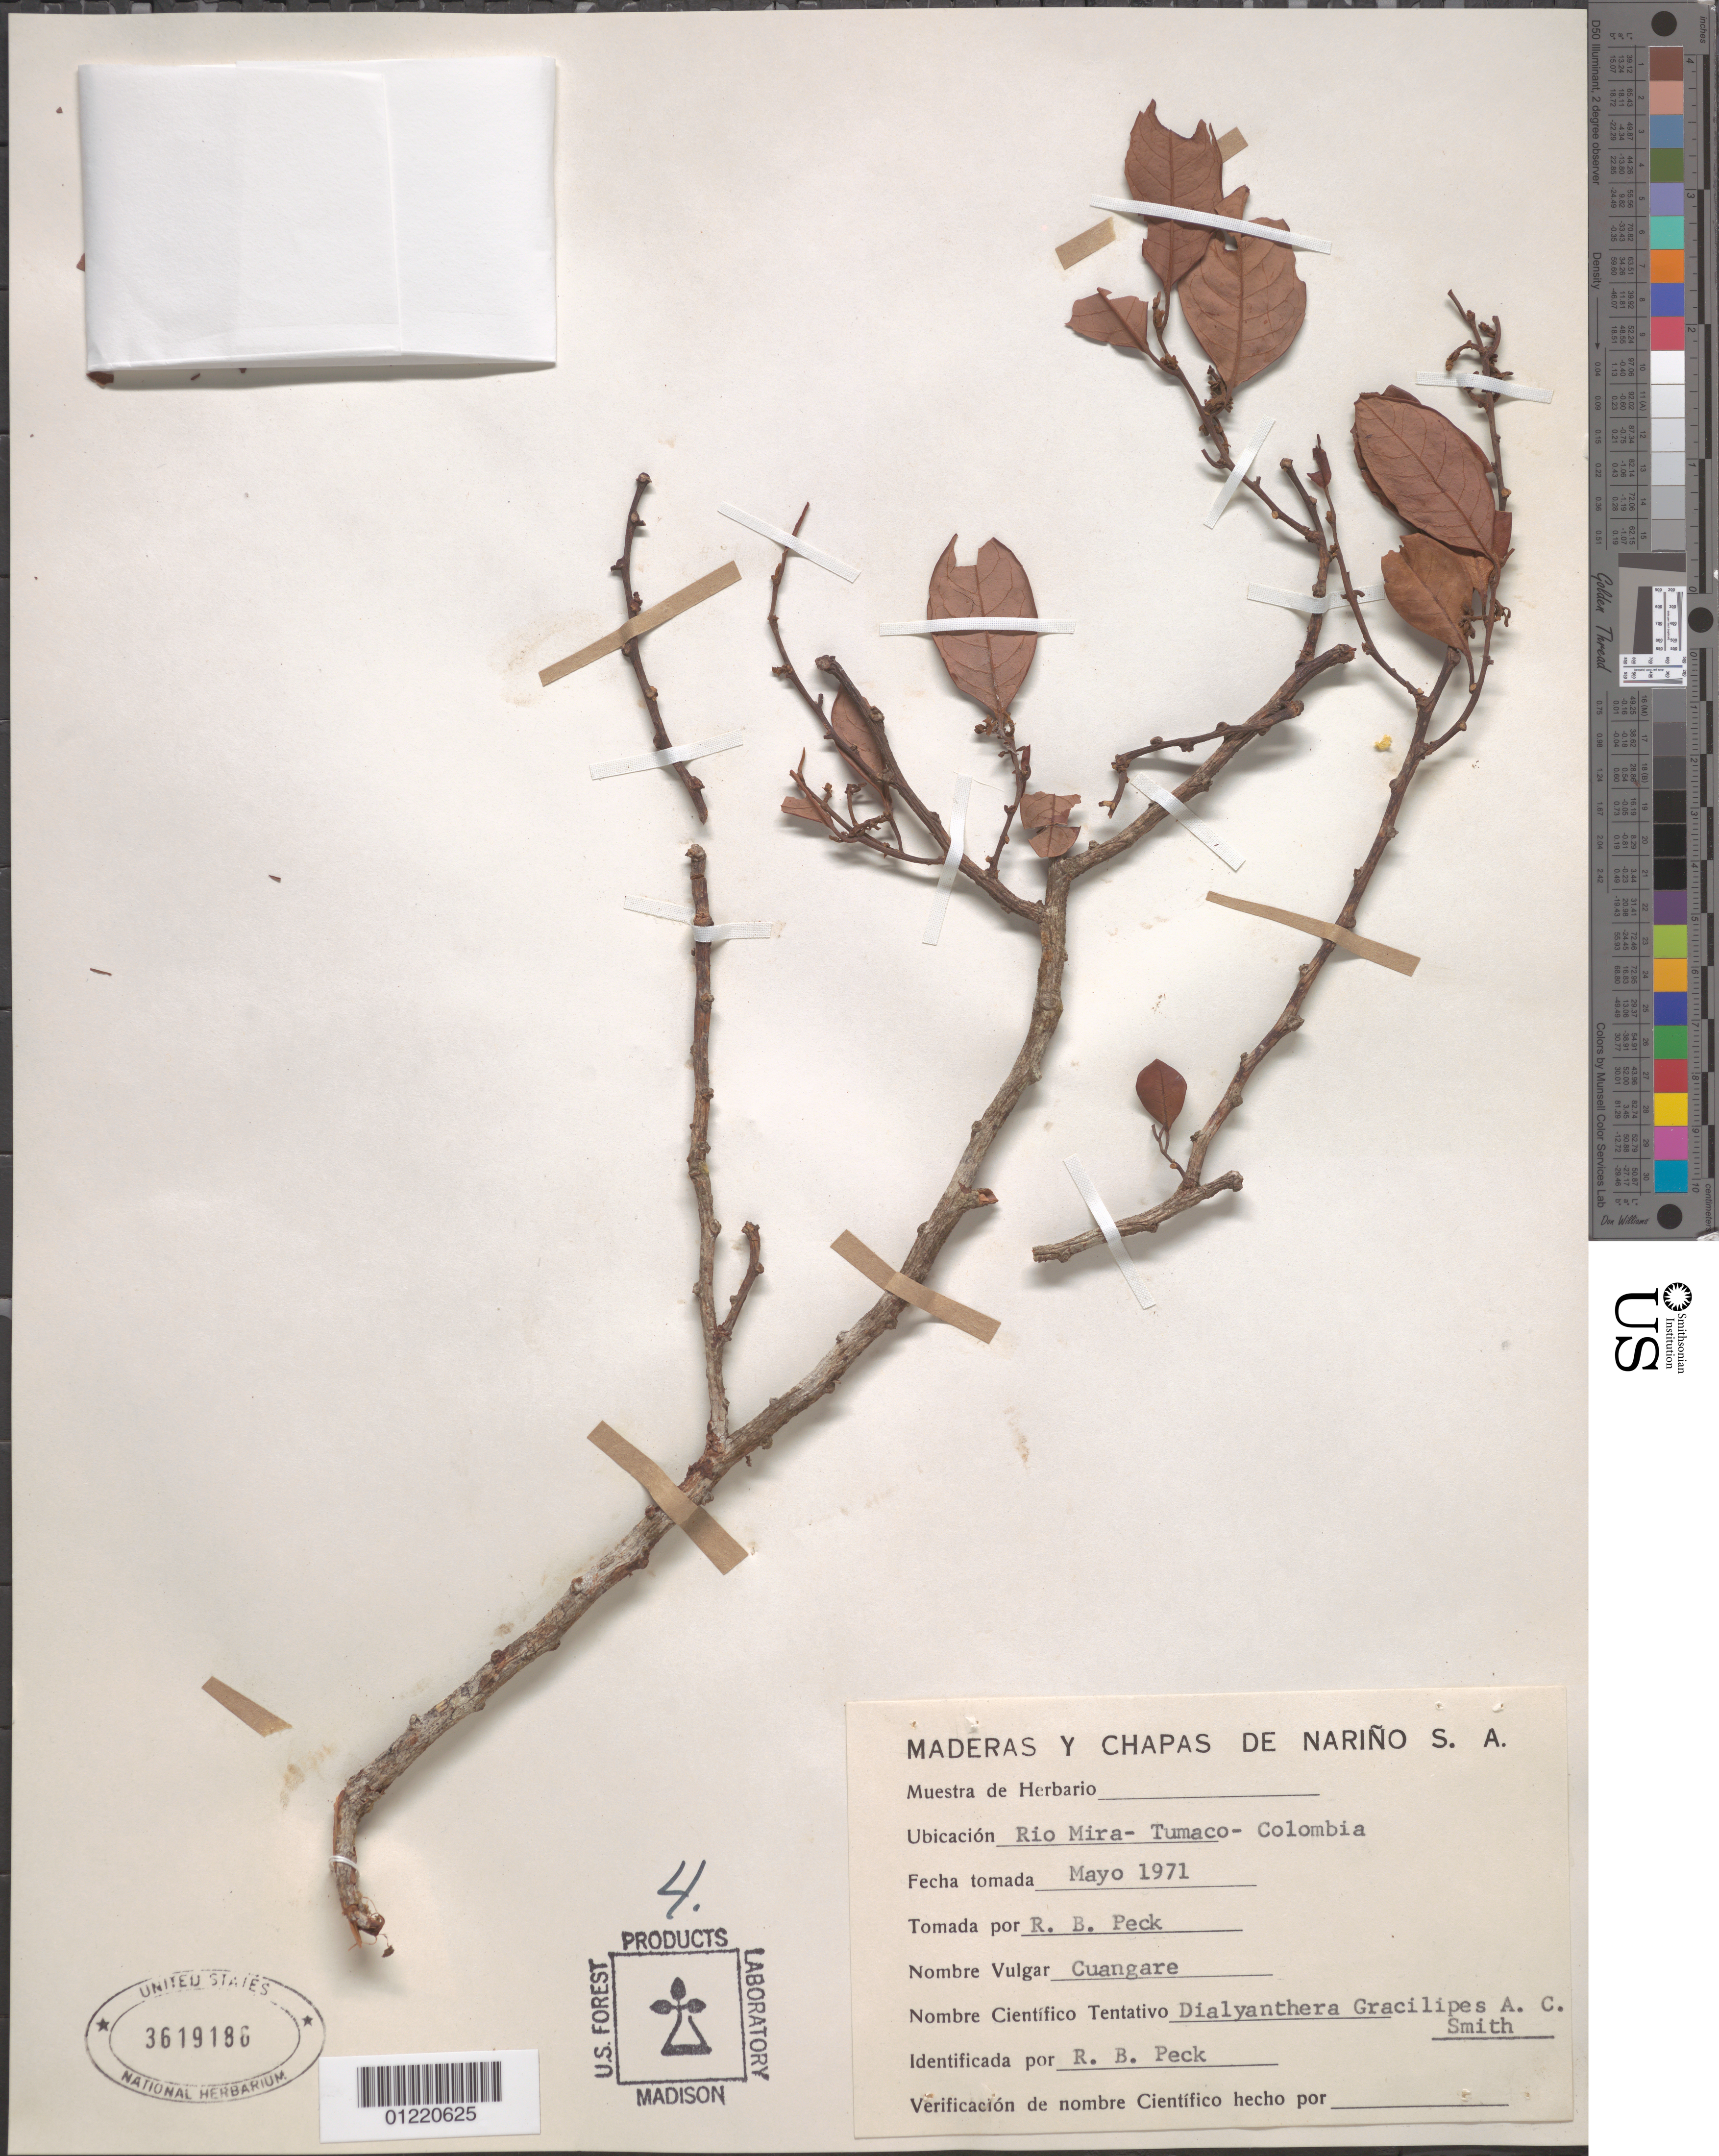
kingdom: Plantae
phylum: Tracheophyta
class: Magnoliopsida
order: Magnoliales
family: Myristicaceae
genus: Otoba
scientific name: Otoba gracilipes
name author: (A.C. Sm.) A.H. Gentry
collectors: R. Peck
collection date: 1971-05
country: Colombia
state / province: Nariño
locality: Rio Mira; Tumaco.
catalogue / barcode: US 3619186